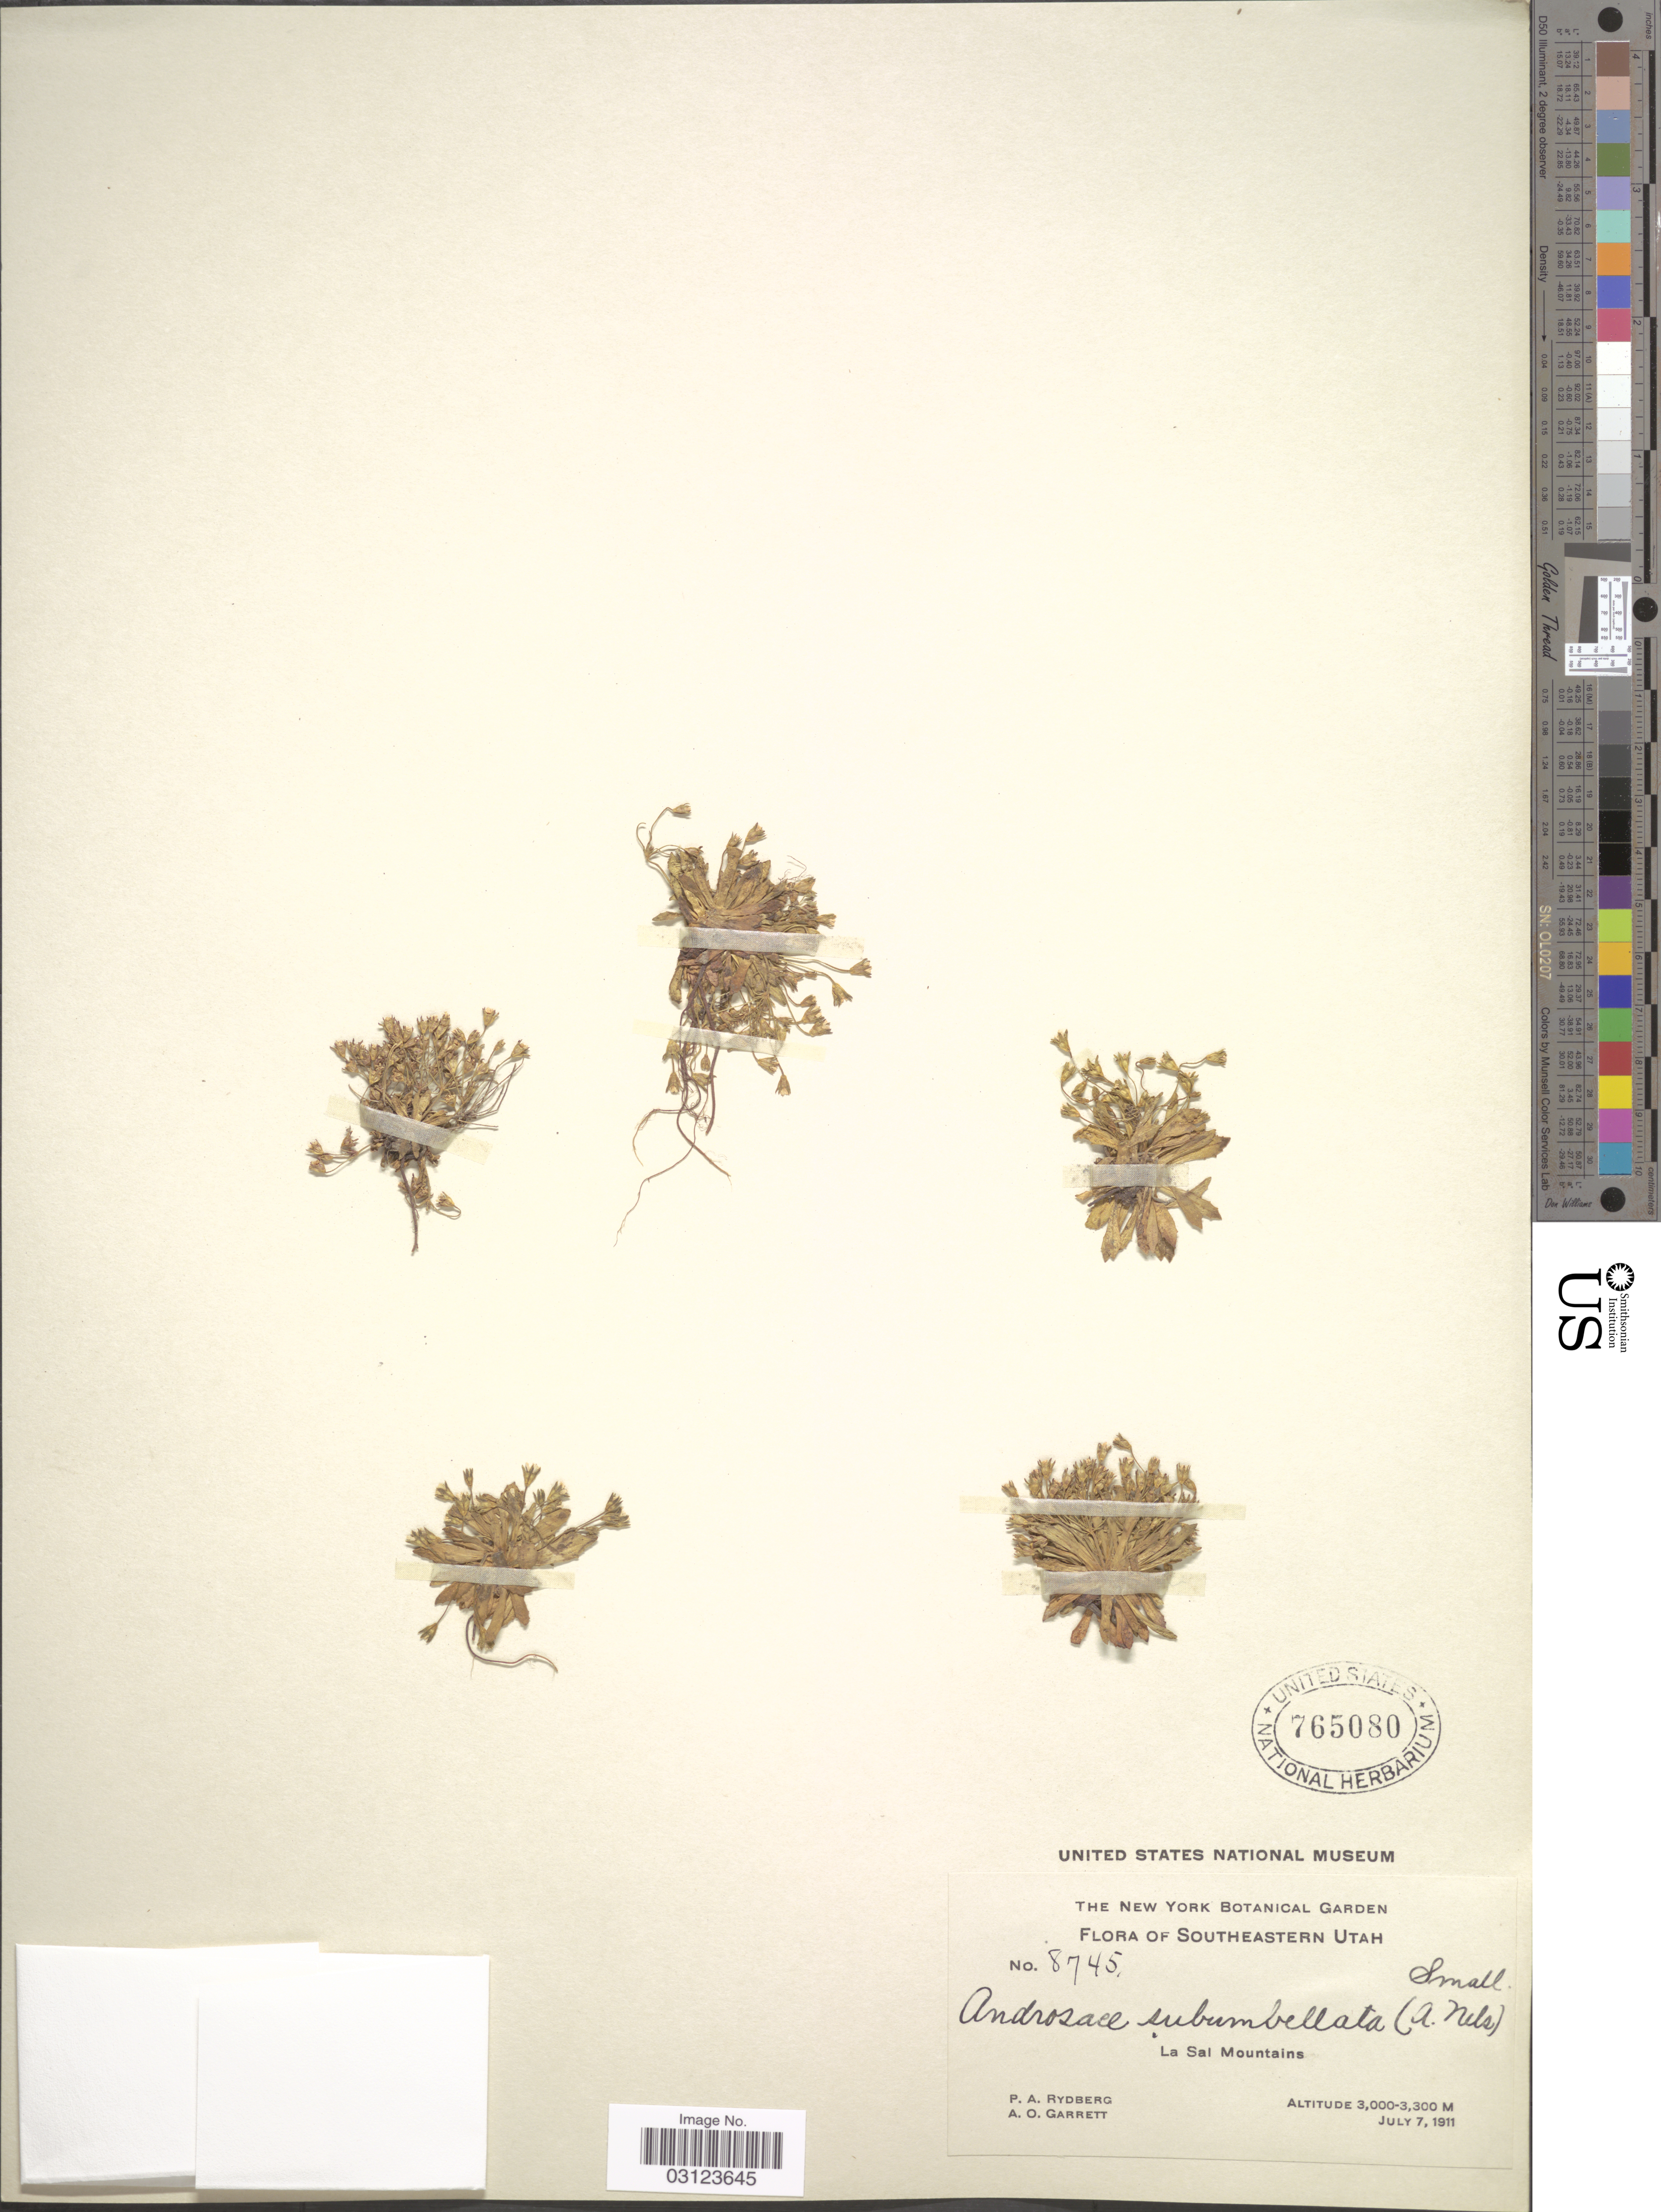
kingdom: Plantae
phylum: Tracheophyta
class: Magnoliopsida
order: Ericales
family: Primulaceae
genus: Androsace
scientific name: Androsace septentrionalis subsp. subumbellata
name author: (A. Nelson) G.T. Robbins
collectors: P. A. Rydberg & A. O. Garrett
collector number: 8745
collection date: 1911-07-07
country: United States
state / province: Utah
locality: Southeastern Utah. La Sal Mountains.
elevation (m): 3000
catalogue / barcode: US 765080